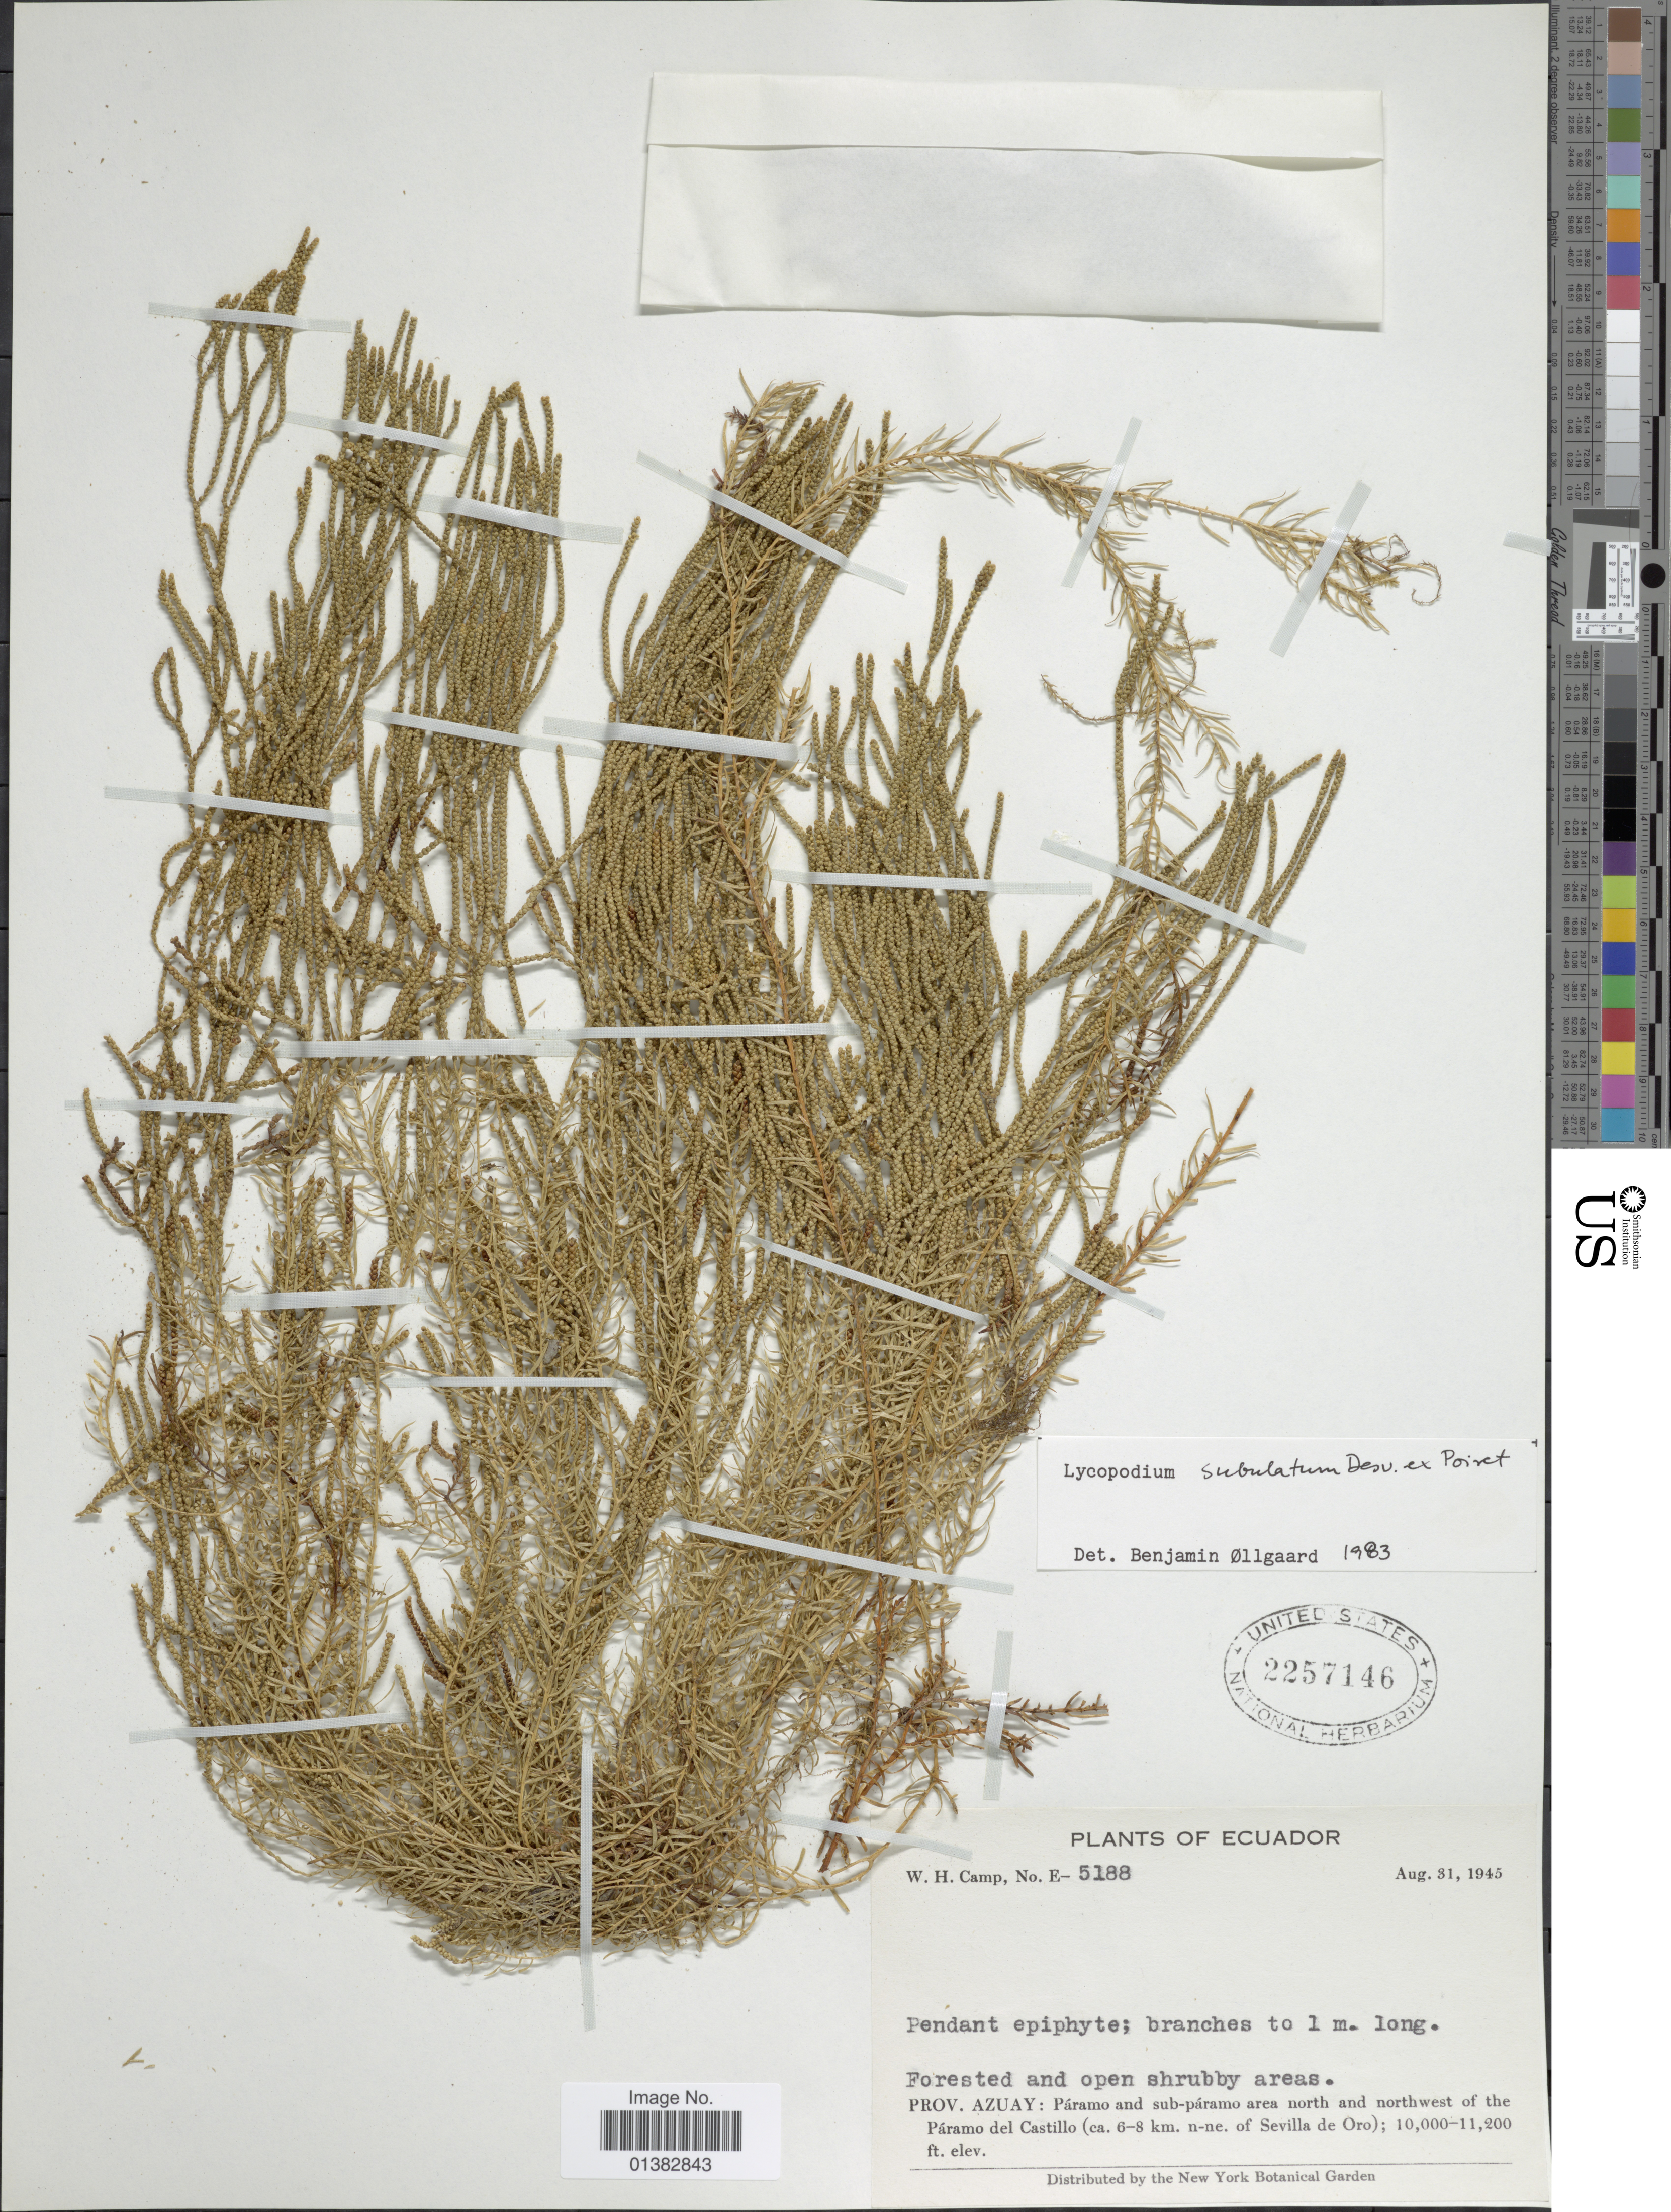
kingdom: Plantae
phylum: Tracheophyta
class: Lycopodiopsida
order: Lycopodiales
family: Lycopodiaceae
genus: Phlegmariurus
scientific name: Phlegmariurus subulatus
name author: (Desv. ex Poir.) B. Øllg.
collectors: W. H. Camp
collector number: E-5188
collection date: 1945-08-31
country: Ecuador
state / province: Azuay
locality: Páramo and sub-páramo area north and northwest of the Páramo del Castillo (ca. 6-8 km. n-ne. of Sevilla de Oro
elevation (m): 3048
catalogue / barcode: US 2257146